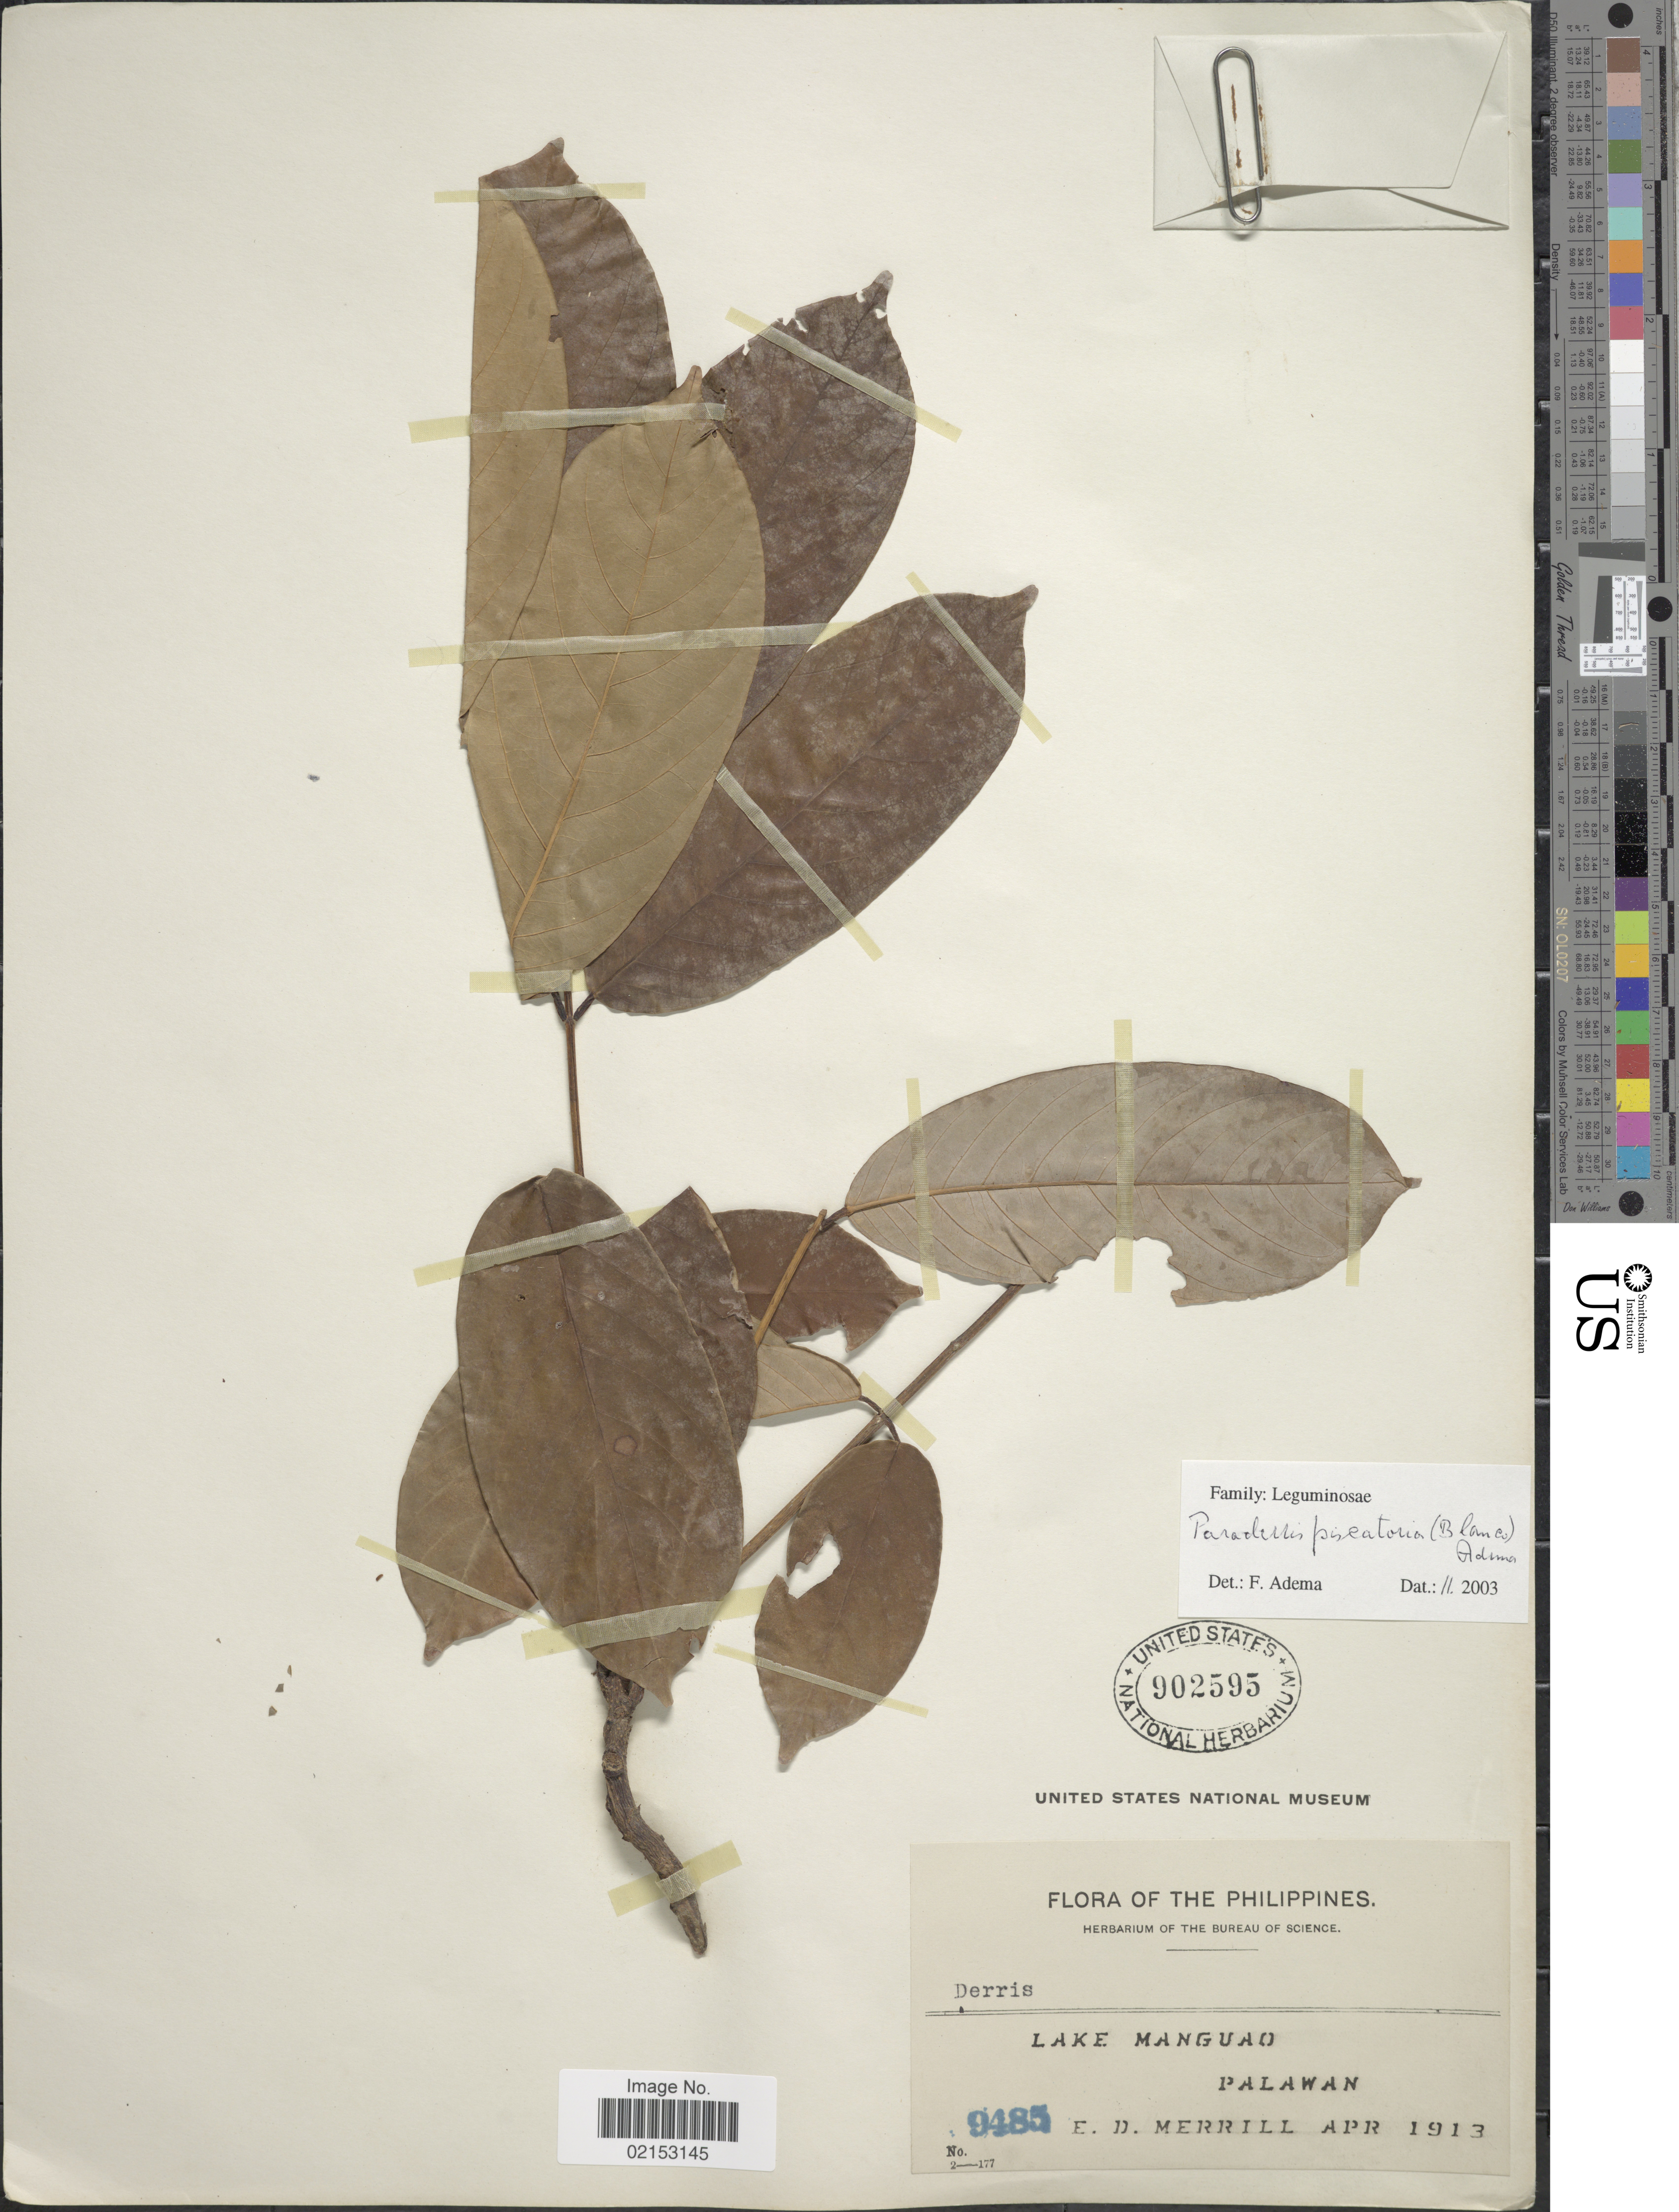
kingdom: Plantae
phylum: Tracheophyta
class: Magnoliopsida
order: Fabales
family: Fabaceae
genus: Derris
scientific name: Derris piscatoria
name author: (Blanco) Sirich. & Adema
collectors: E. D. Merrill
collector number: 9485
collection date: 1913-04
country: Philippines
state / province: Mimaropa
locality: Lake Manguao, Palawan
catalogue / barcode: US 902595